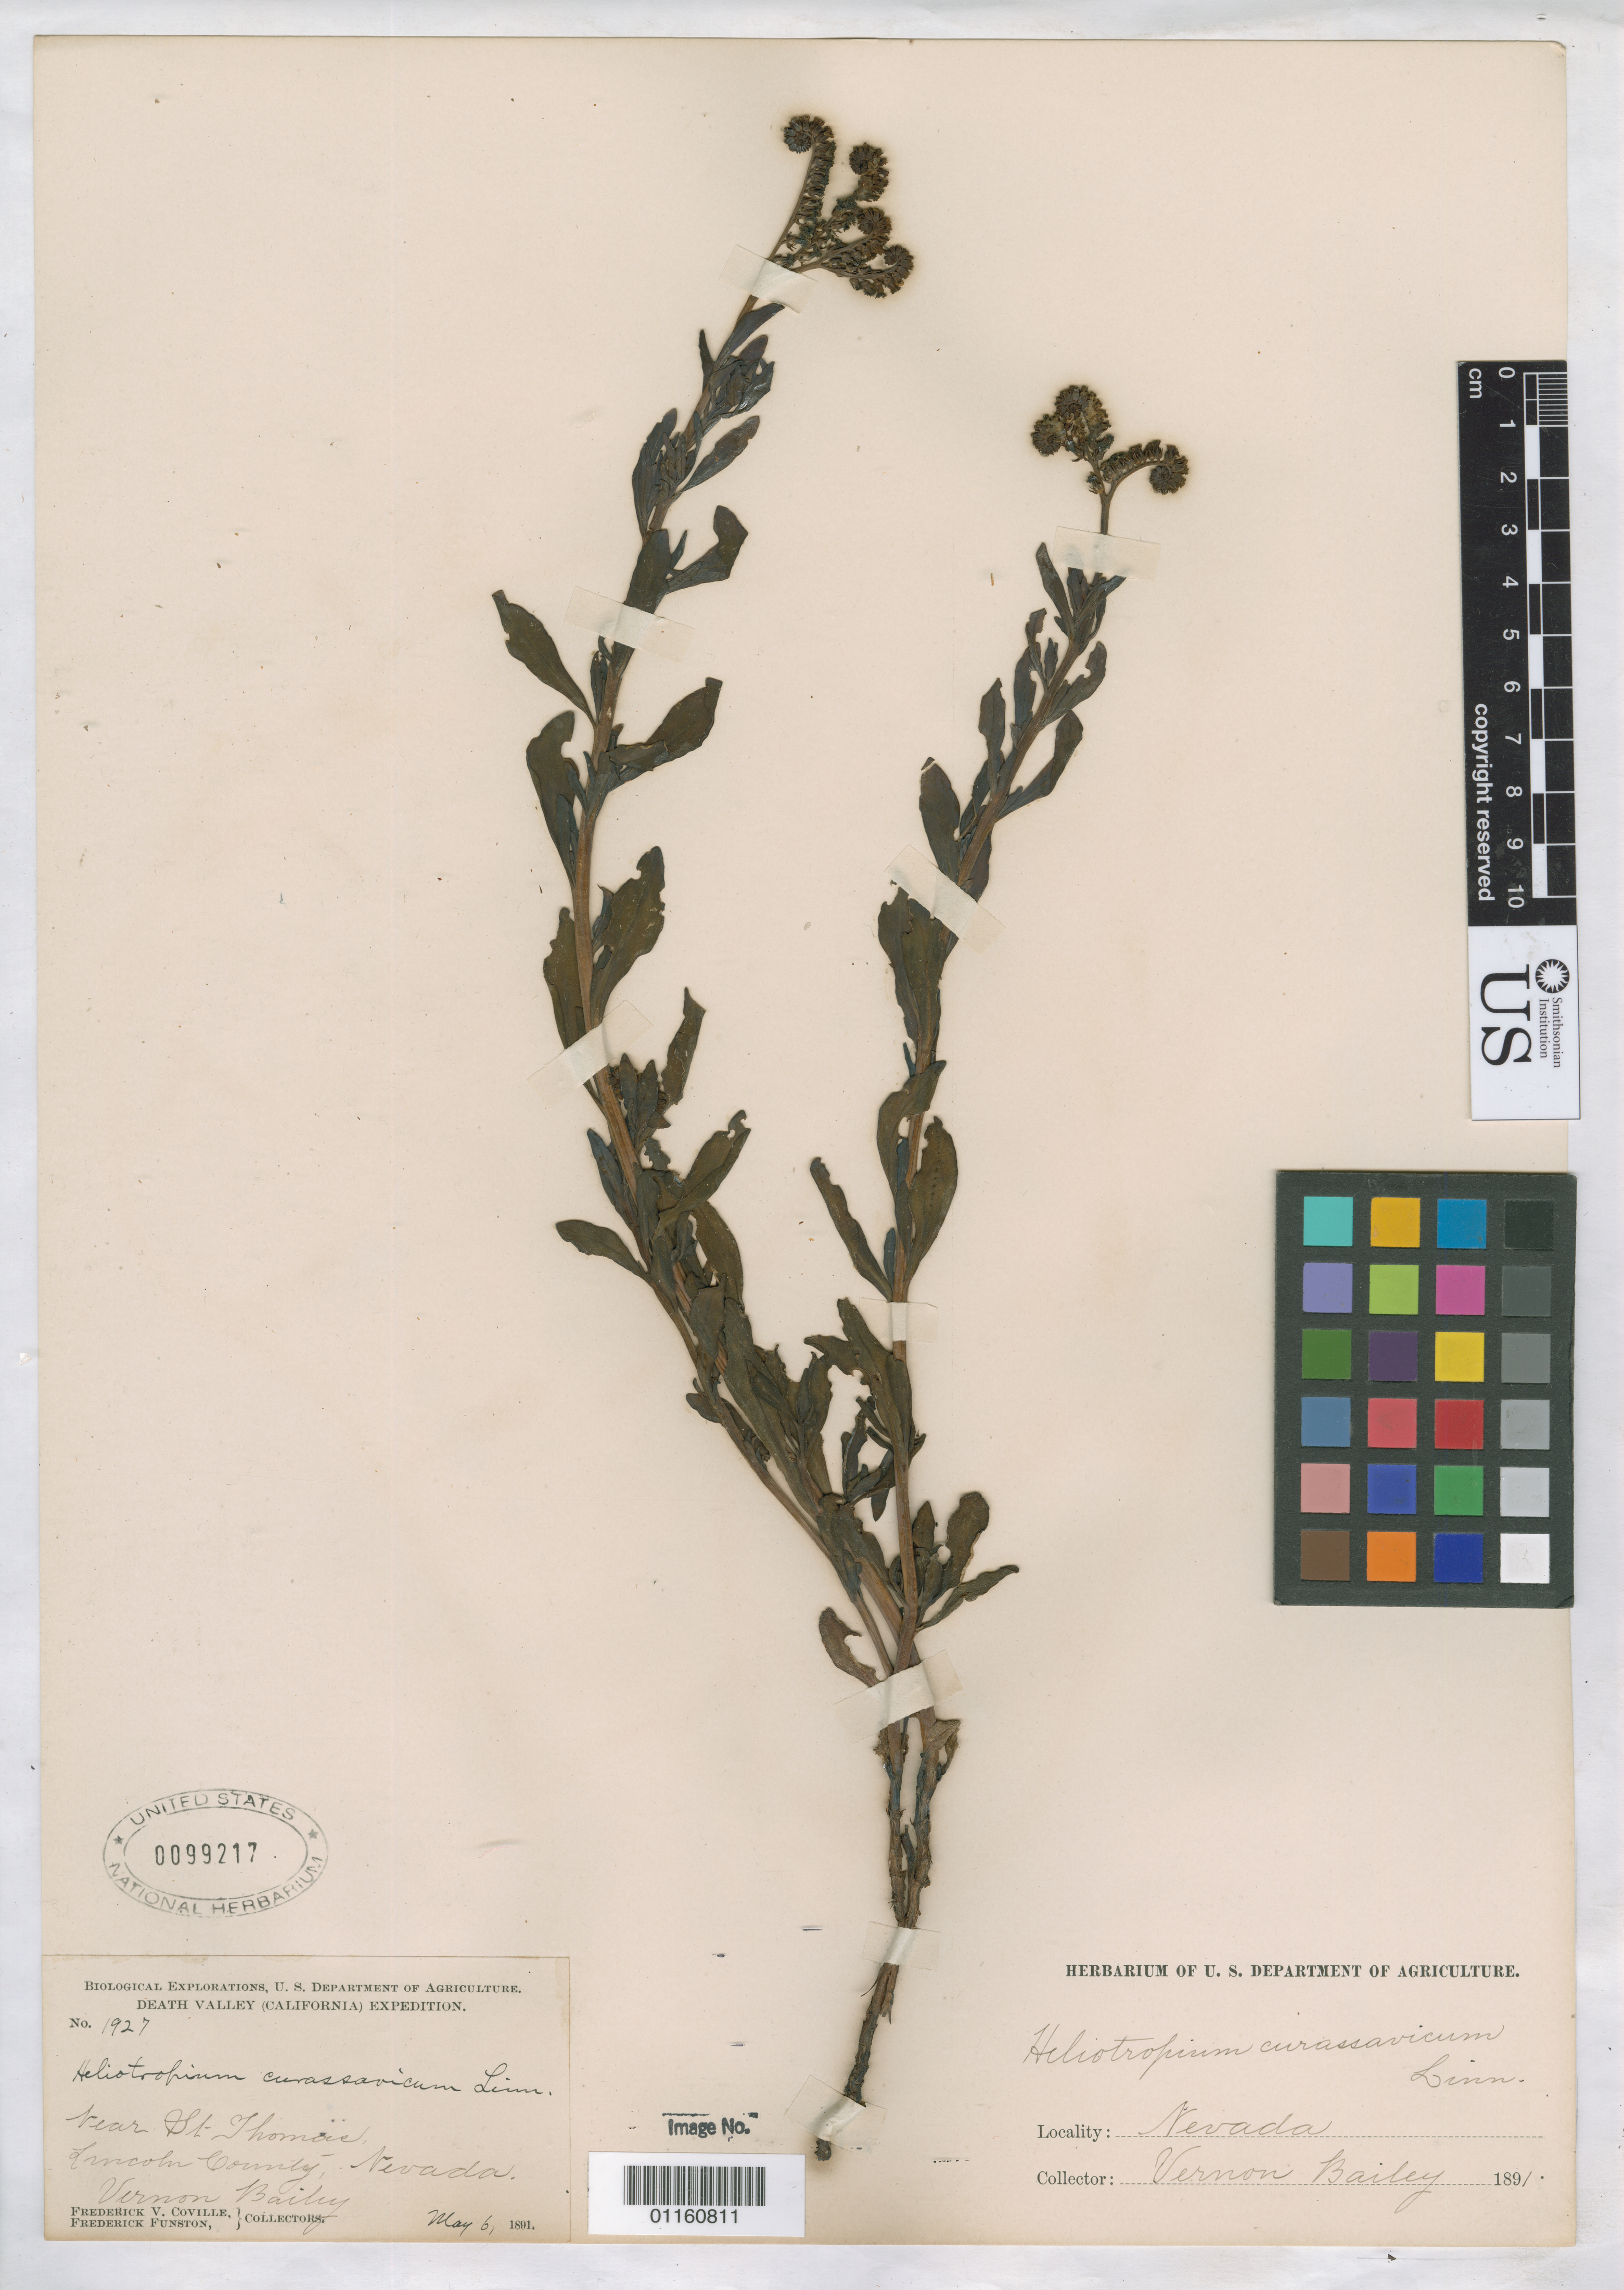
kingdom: Plantae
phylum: Tracheophyta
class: Magnoliopsida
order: Boraginales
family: Heliotropiaceae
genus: Heliotropium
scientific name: Heliotropium curassavicum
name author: L.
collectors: V. O. Bailey, F. V. Coville & F. Funston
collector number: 1927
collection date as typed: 6 May 1891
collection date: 1891-05-06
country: United States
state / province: Nevada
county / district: Lincoln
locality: near St. Thomas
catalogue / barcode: US 99217